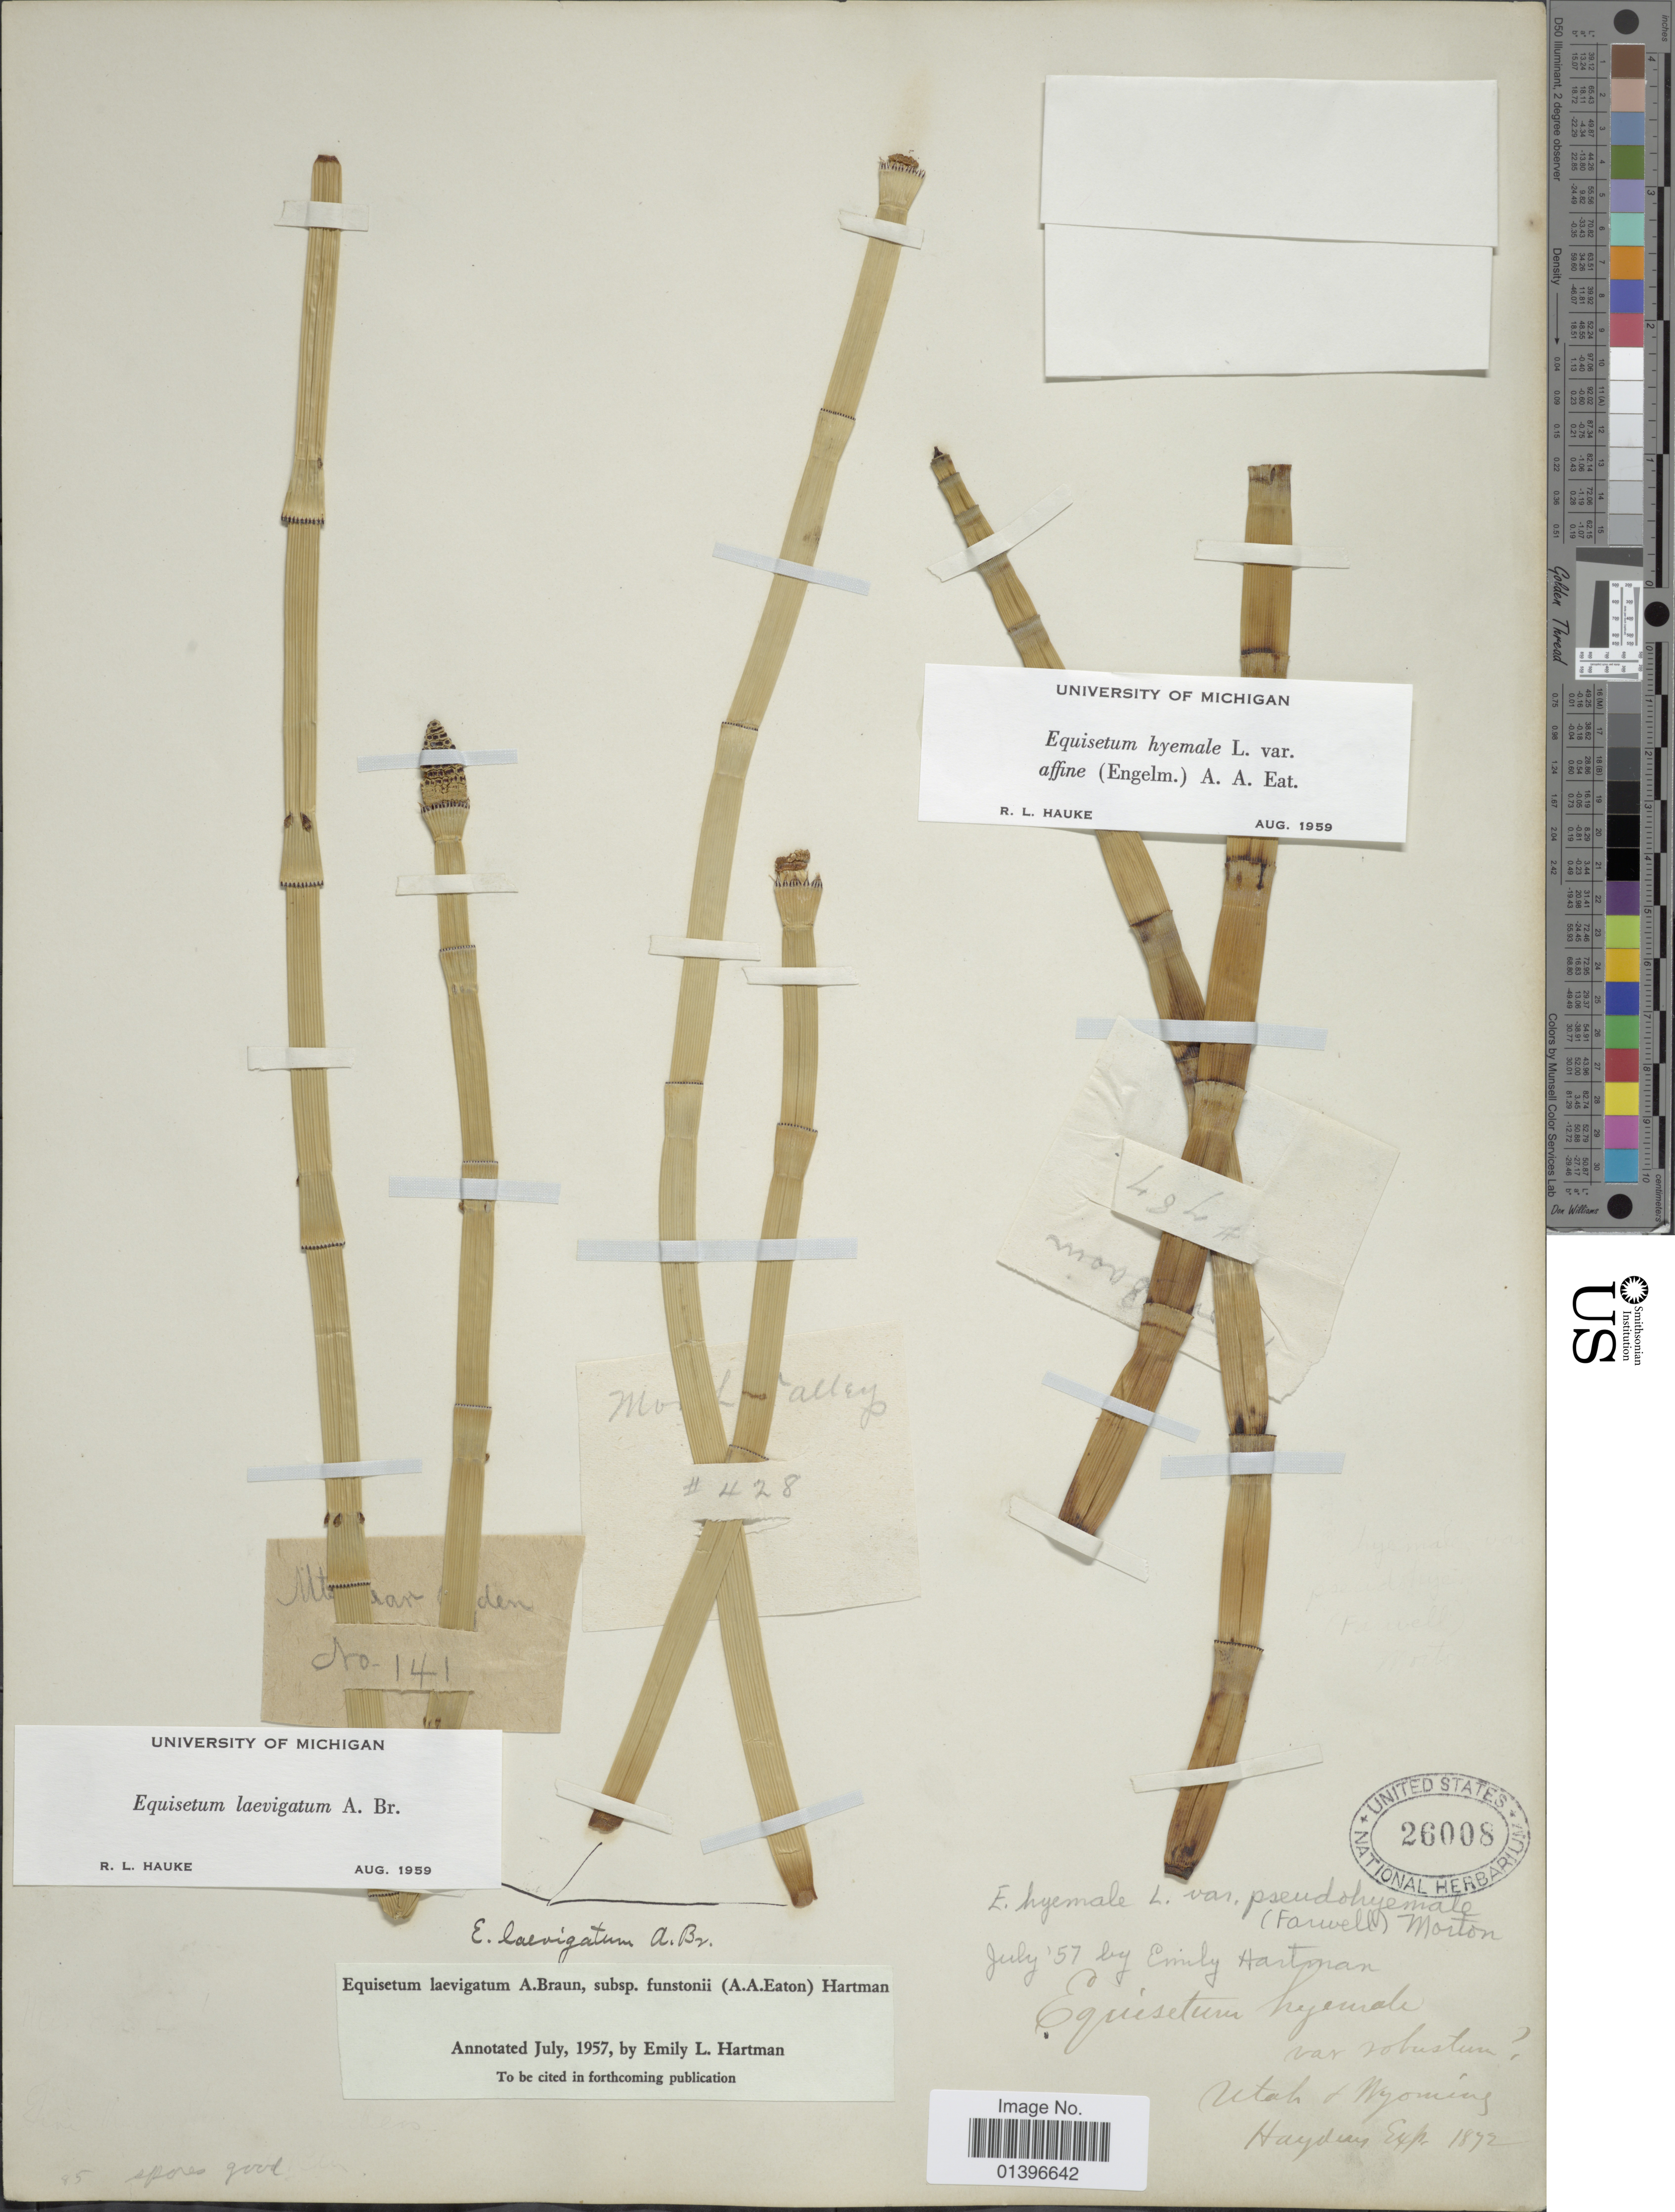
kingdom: Plantae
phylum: Tracheophyta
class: Polypodiopsida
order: Equisetales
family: Equisetaceae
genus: Equisetum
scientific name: Equisetum laevigatum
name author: A. Braun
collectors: Hayden Exped.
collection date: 1872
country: United States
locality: Utah + Wyoming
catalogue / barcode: US 26008